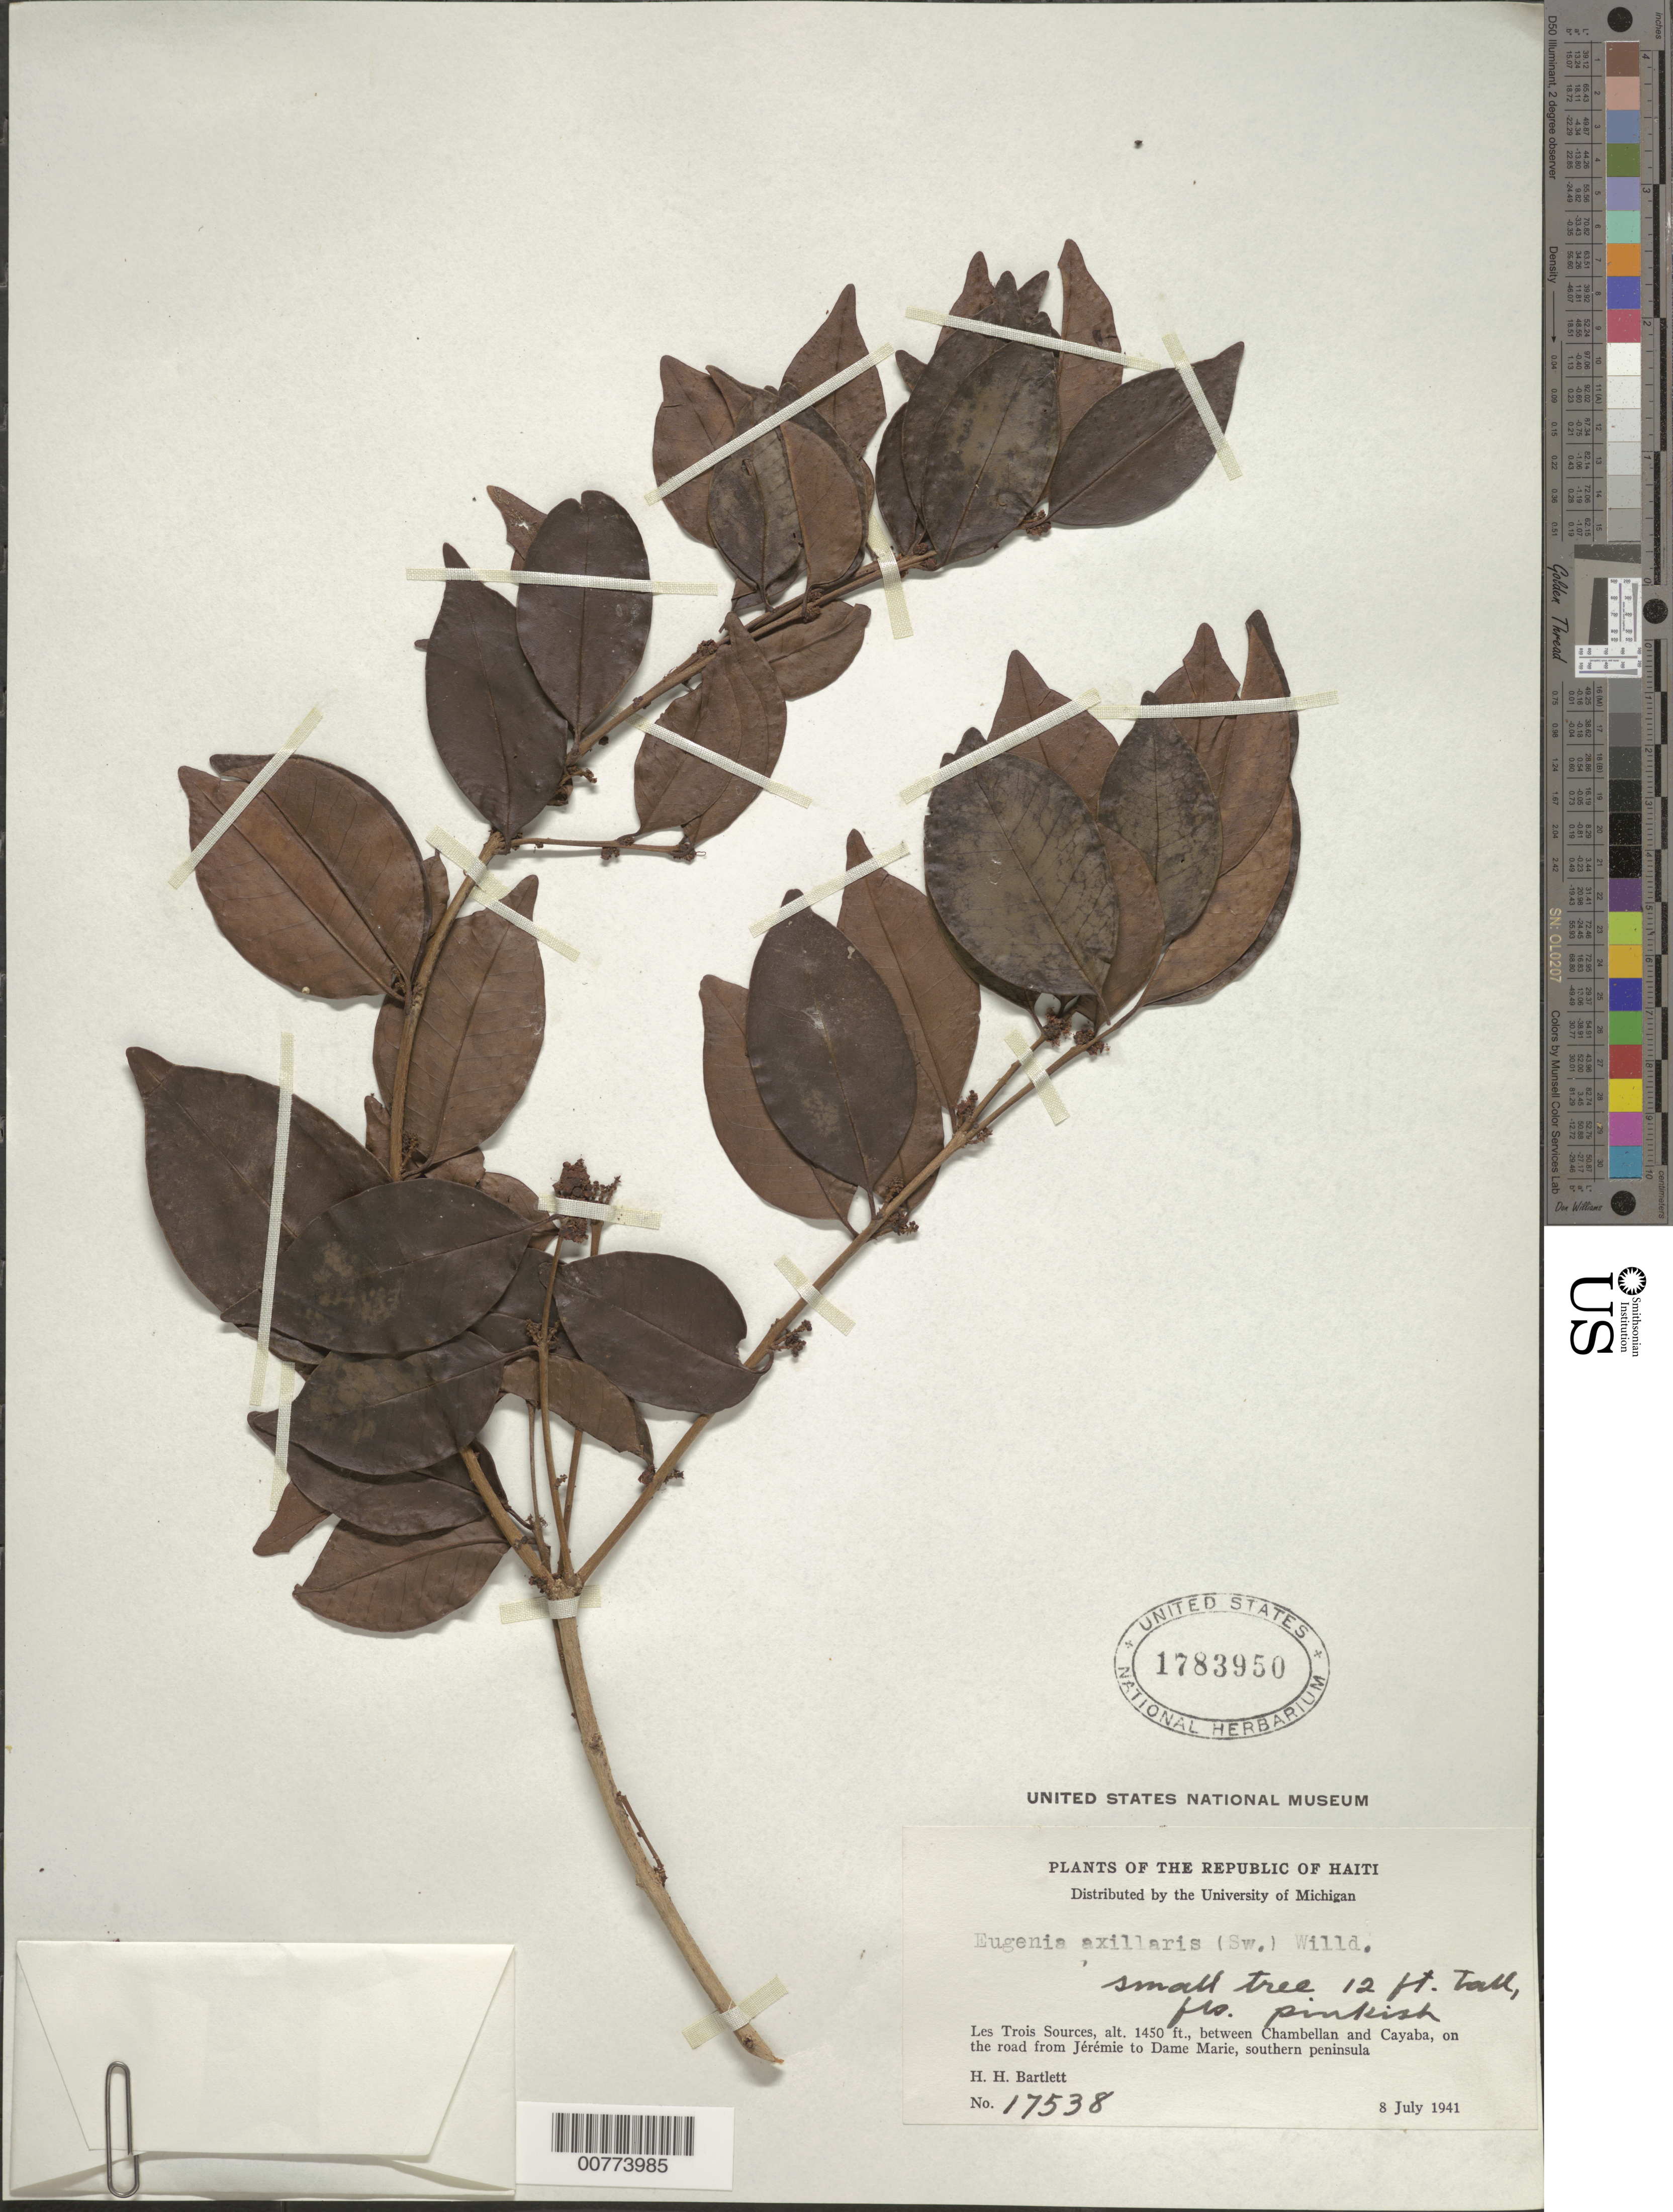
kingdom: Plantae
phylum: Tracheophyta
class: Magnoliopsida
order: Myrtales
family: Myrtaceae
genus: Eugenia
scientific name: Eugenia axillaris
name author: (Sw.) Willd.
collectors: H. H. Bartlett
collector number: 17538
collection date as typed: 08 Jul 1941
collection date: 1941-07-08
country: Haiti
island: Hispaniola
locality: Les Trois Sources, between Chambellan and Cayaba, on the road from Jérémie to Dame Marie, southern peninsula.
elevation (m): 442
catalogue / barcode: US 1783950